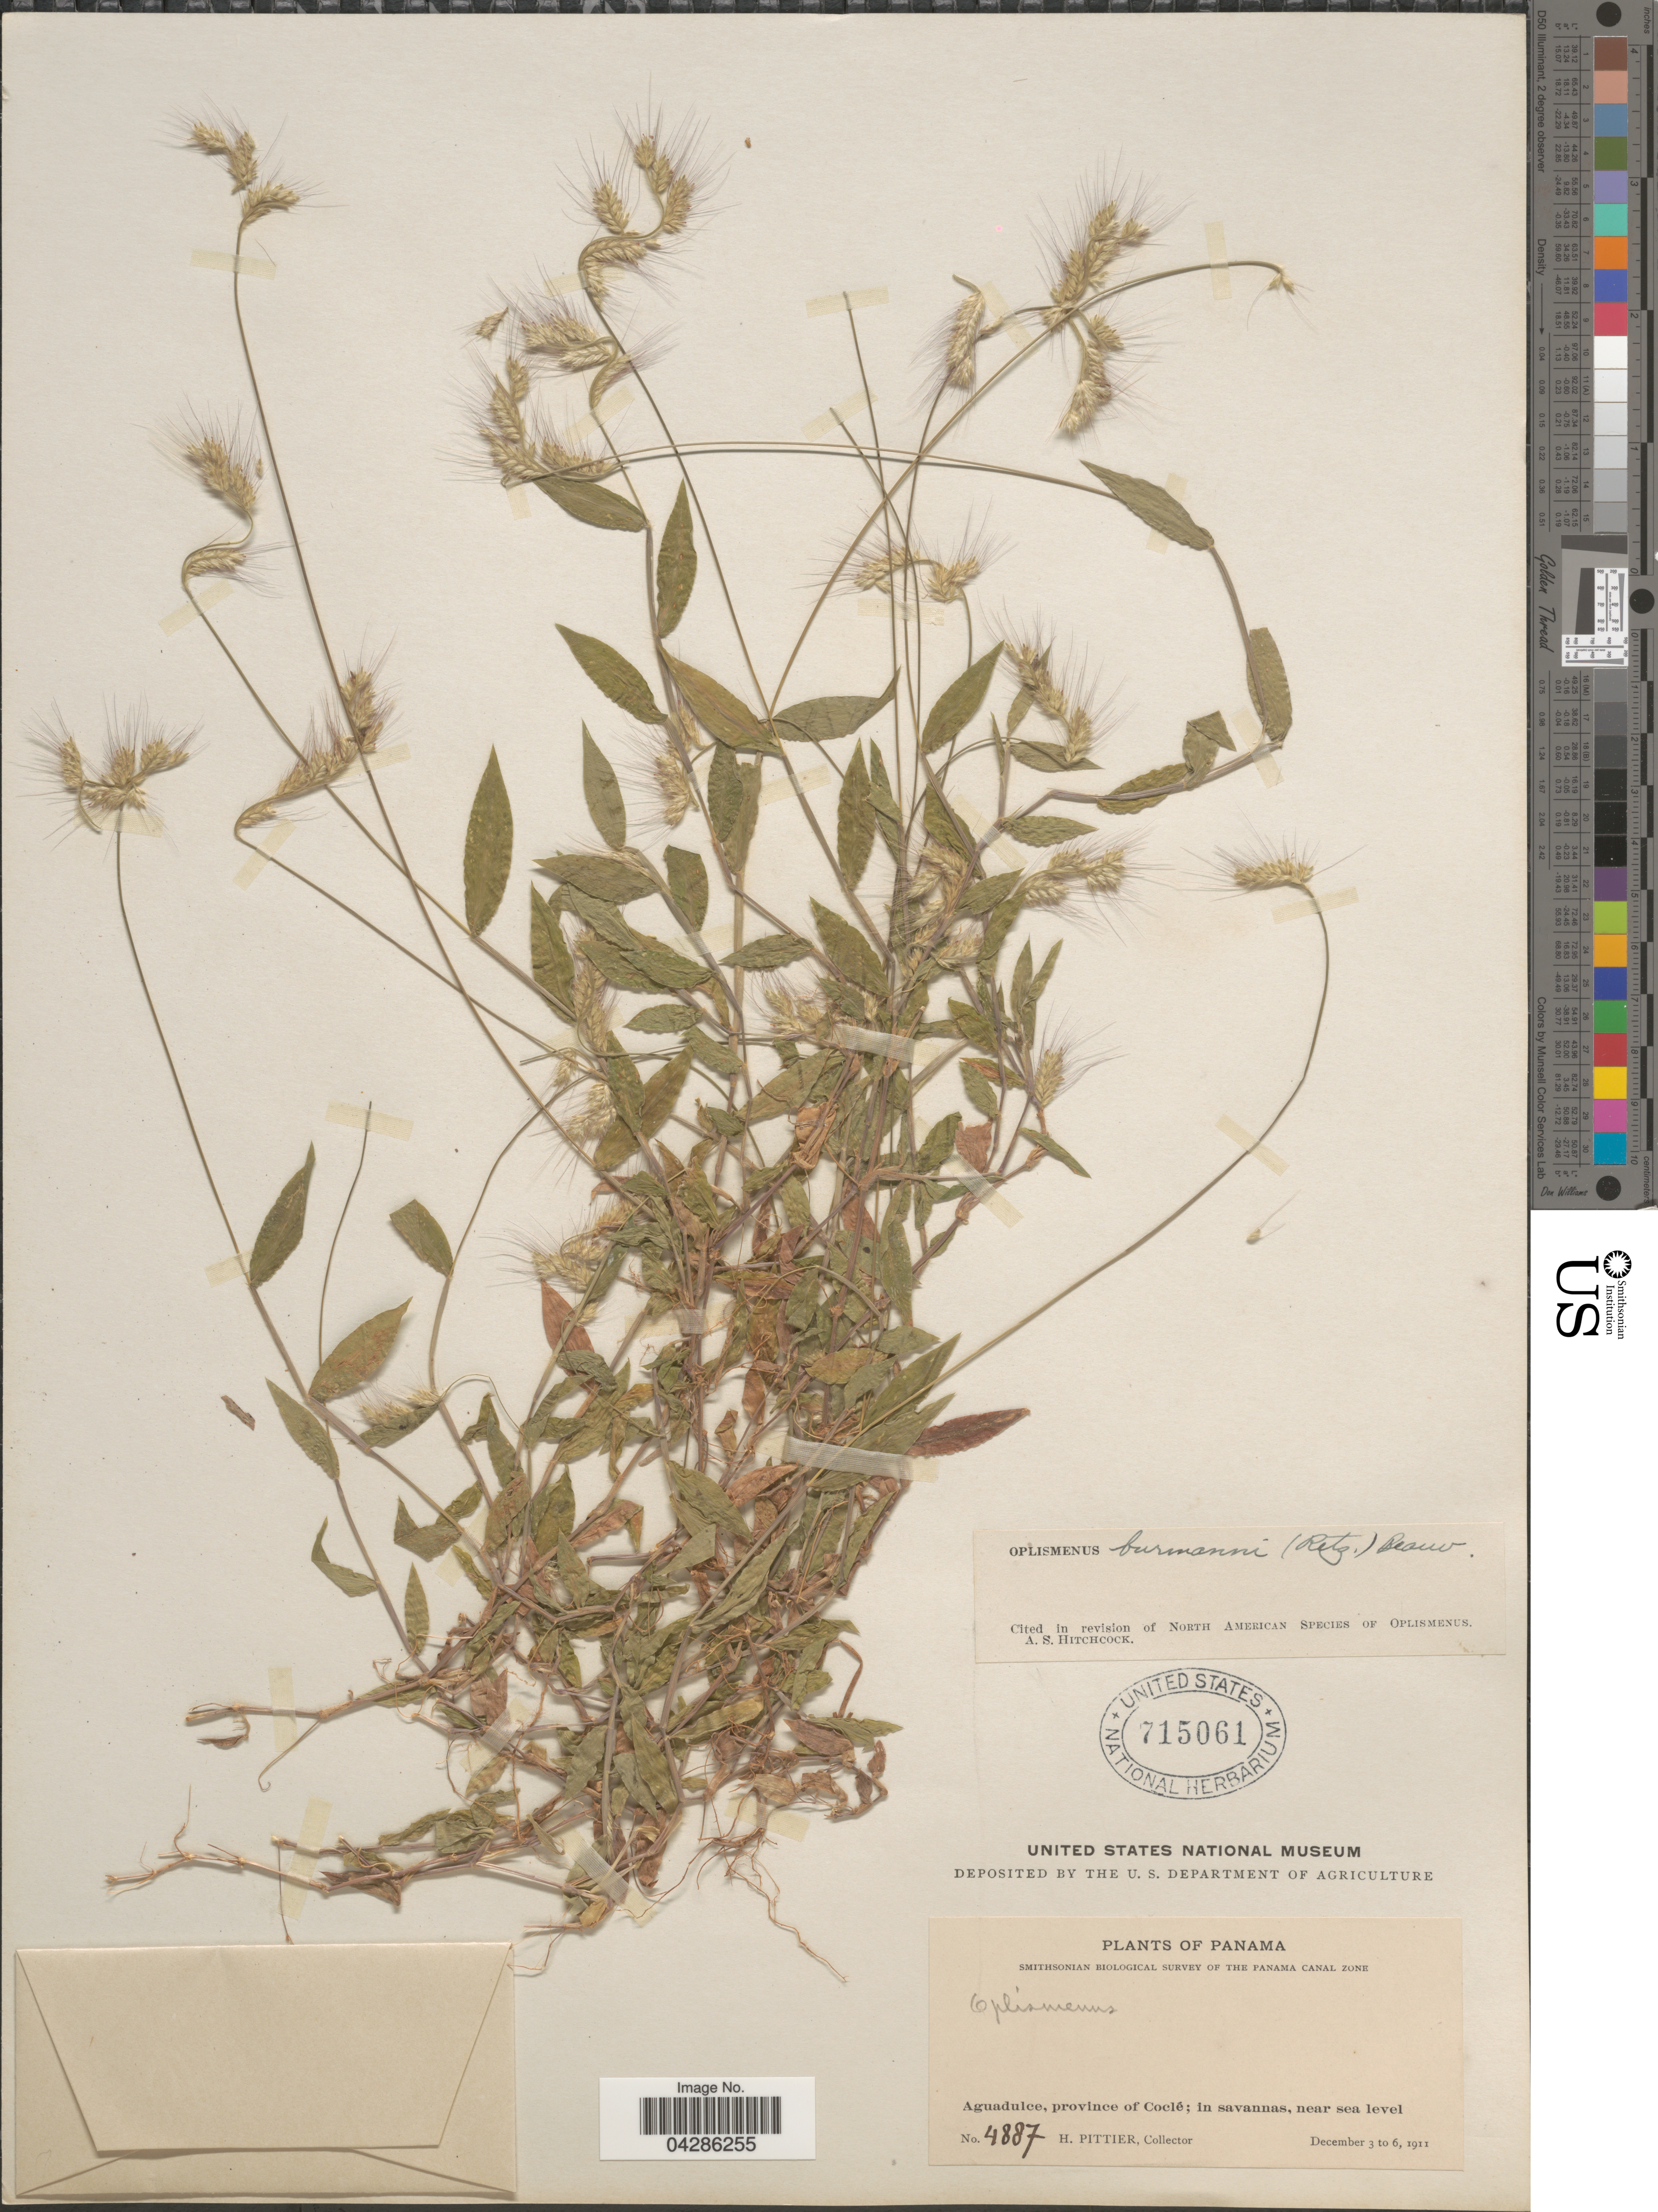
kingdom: Plantae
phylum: Tracheophyta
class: Liliopsida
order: Poales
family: Poaceae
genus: Oplismenus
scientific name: Oplismenus burmannii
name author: (Retz.) P. Beauv.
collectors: H. F. Pittier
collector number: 4887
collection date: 1911-12-03/1911-12-06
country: Panama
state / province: Cocle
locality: Smithsonian Biological Survey of The Panama Canal Zone. Aguadulce, province of Coclé; in savannas.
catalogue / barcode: US 715061